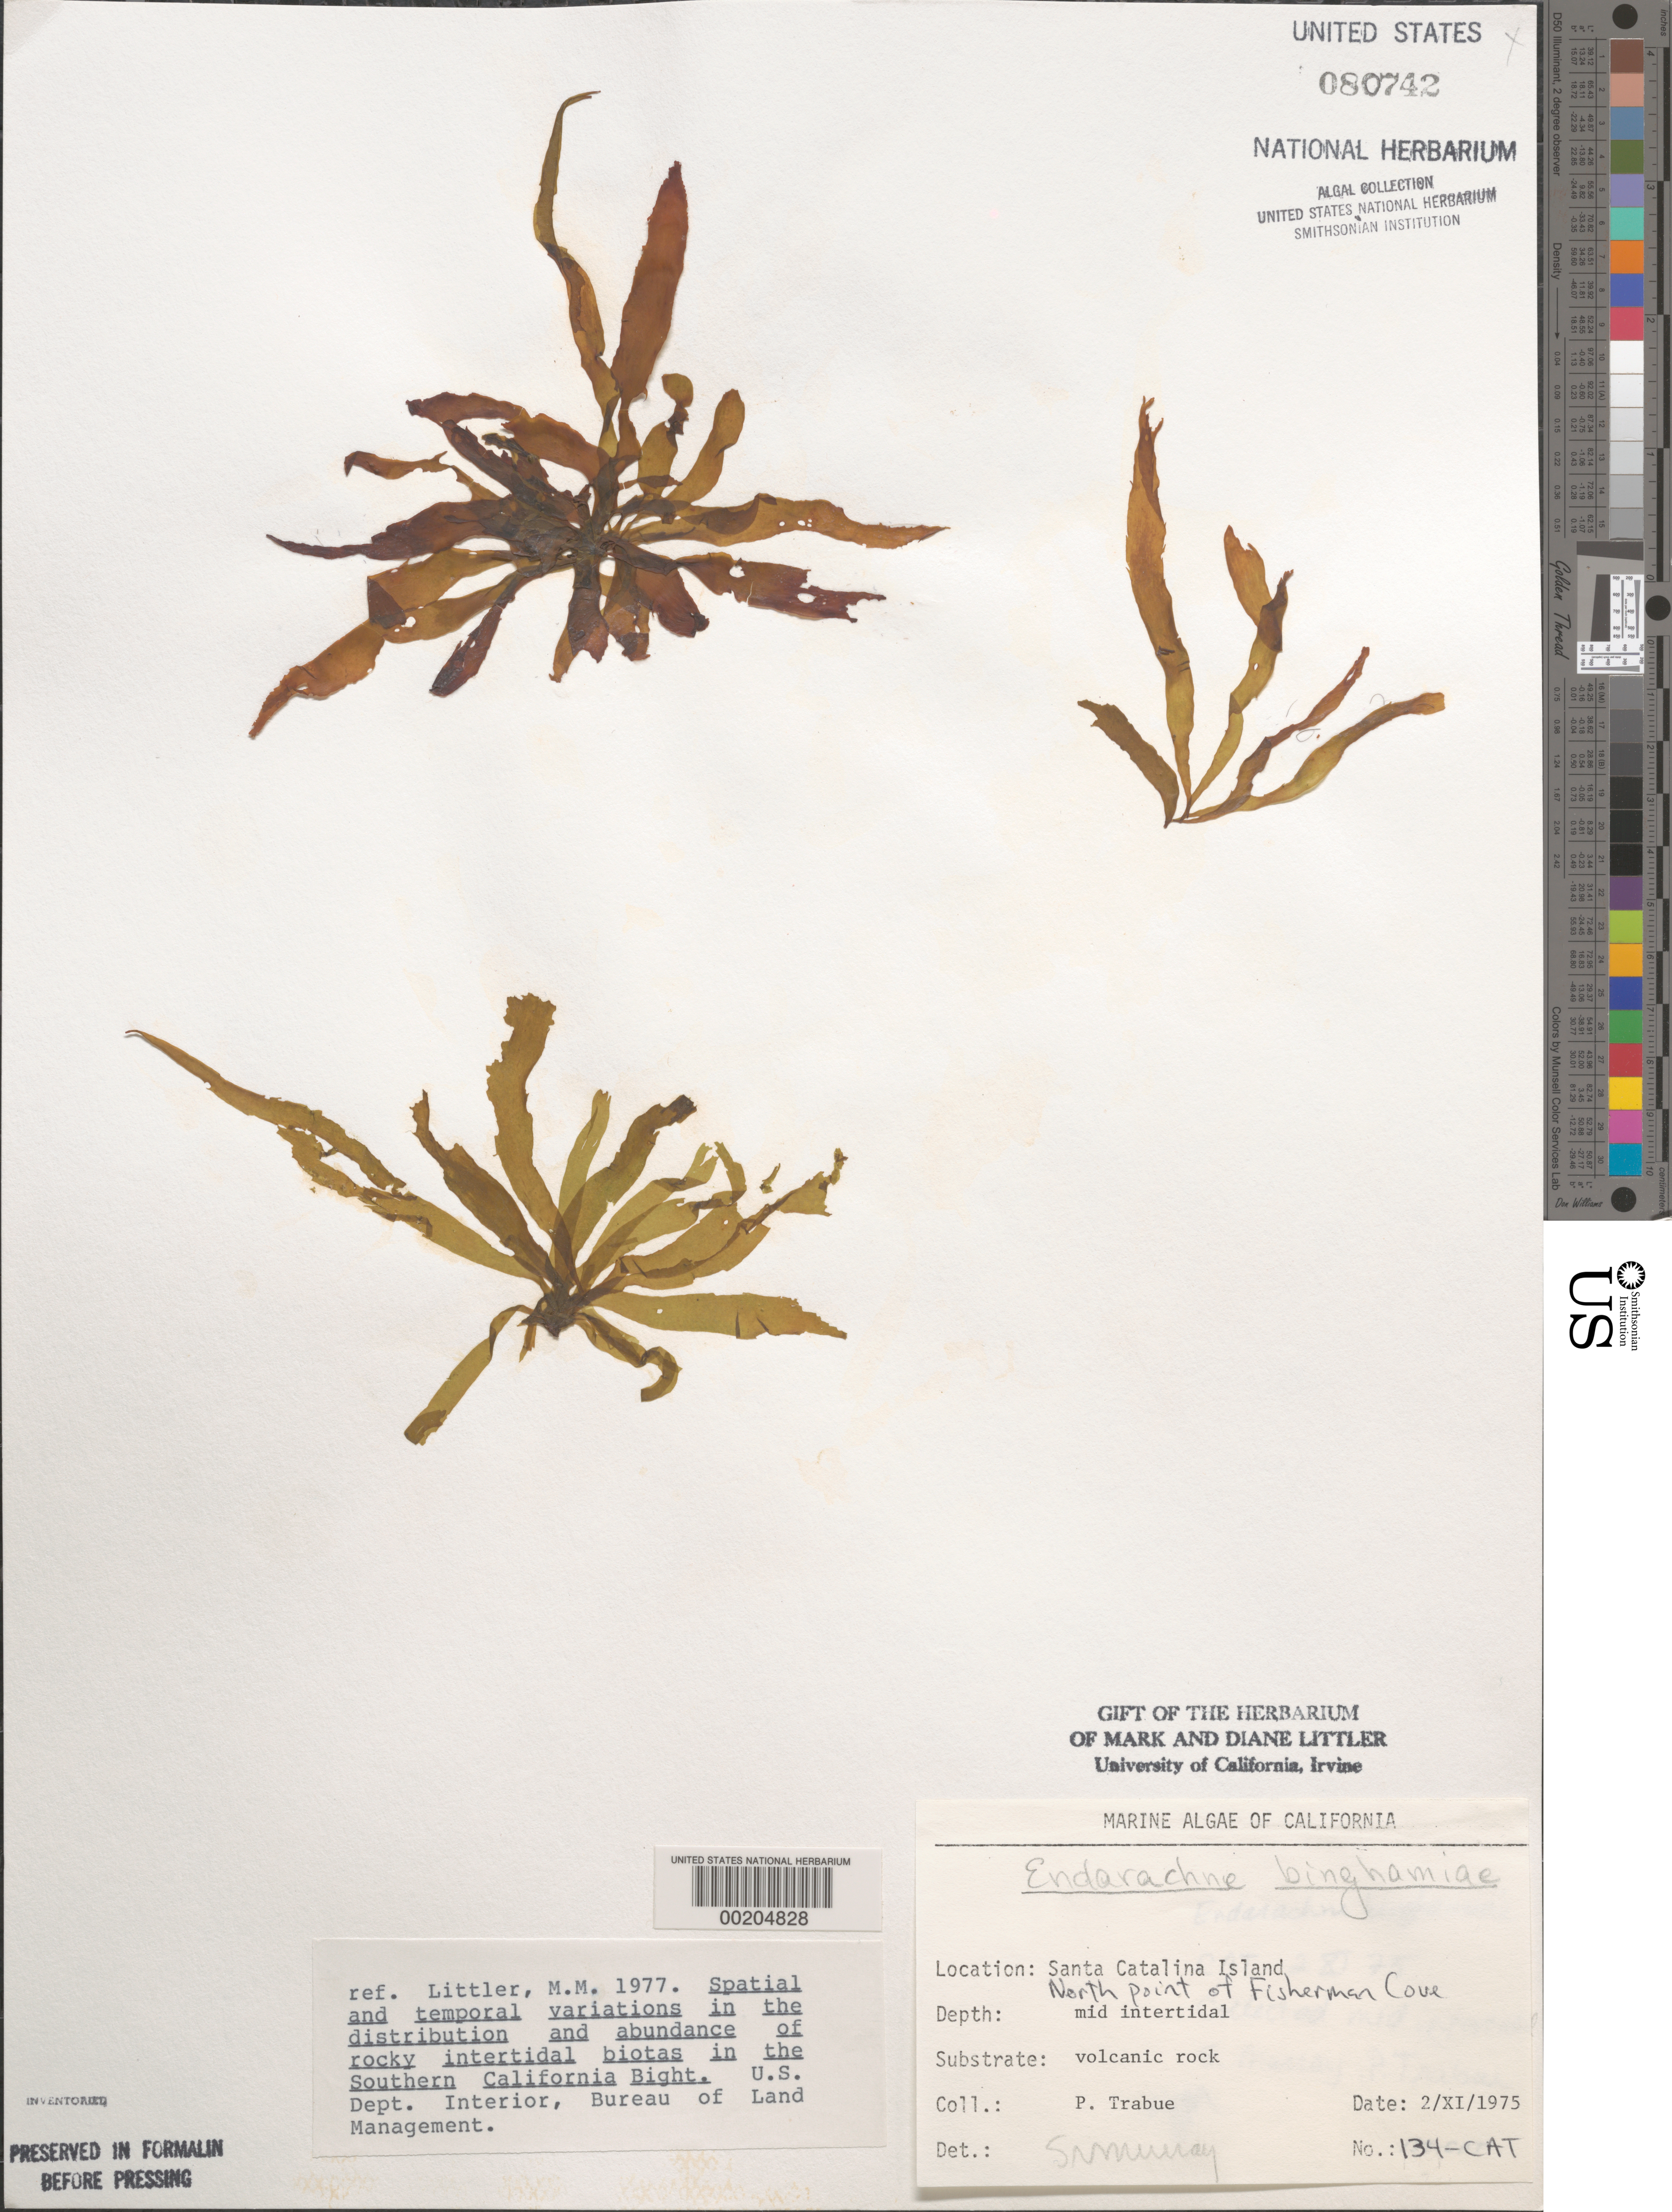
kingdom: Chromista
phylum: Ochrophyta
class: Phaeophyceae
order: Scytosiphonales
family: Scytosiphonaceae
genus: Petalonia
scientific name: Petalonia binghamiae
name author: (J. Agardh) K.L.Vinogr.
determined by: Algae name updating Project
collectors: P. J. Trabue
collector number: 134-cat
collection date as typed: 02 Nov 1978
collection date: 1978-11-02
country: United States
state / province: California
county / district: Los Angeles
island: Santa Catalina Island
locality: Fishermen Cove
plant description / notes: BLM-SOCALBIGHT Rocky Intertidal Survey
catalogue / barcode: US 80742